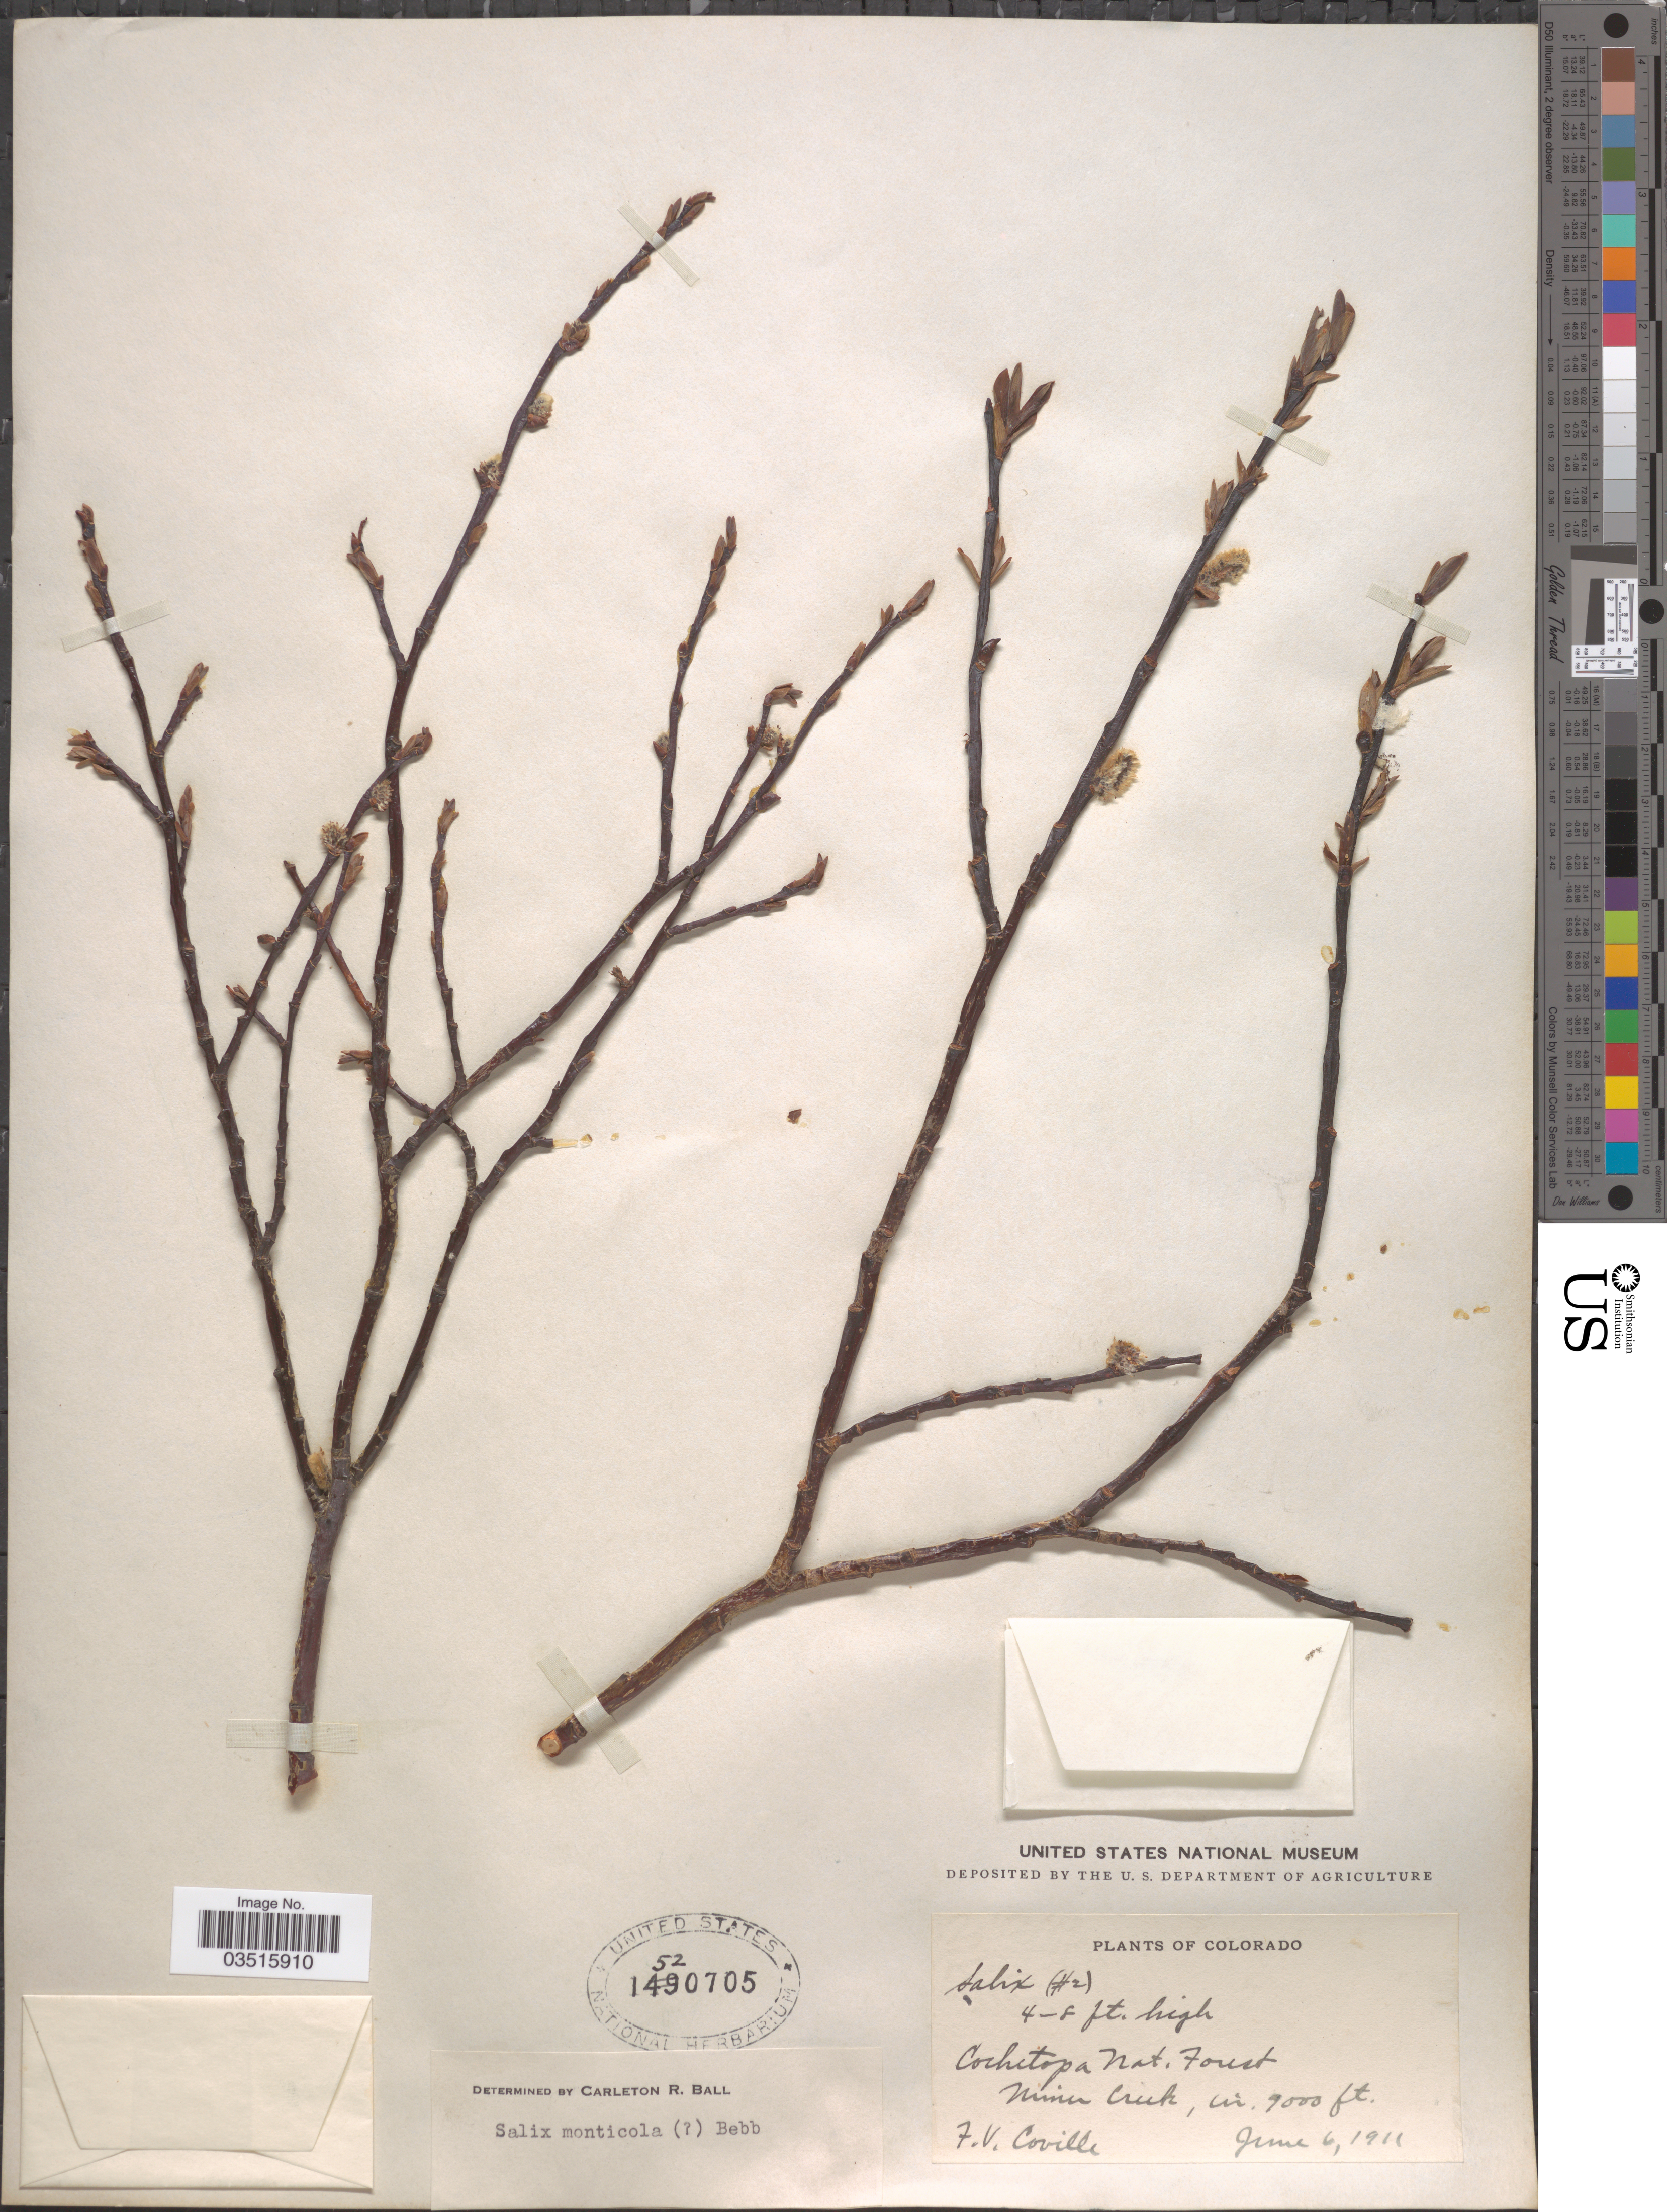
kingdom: Plantae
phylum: Tracheophyta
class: Magnoliopsida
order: Malpighiales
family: Salicaceae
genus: Salix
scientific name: Salix monticola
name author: Bebb.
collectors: F. V. Coville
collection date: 1911-06-06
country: United States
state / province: Colorado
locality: Cochetopa Nat. Forest, Mina Creek.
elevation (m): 2743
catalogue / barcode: US 1520705